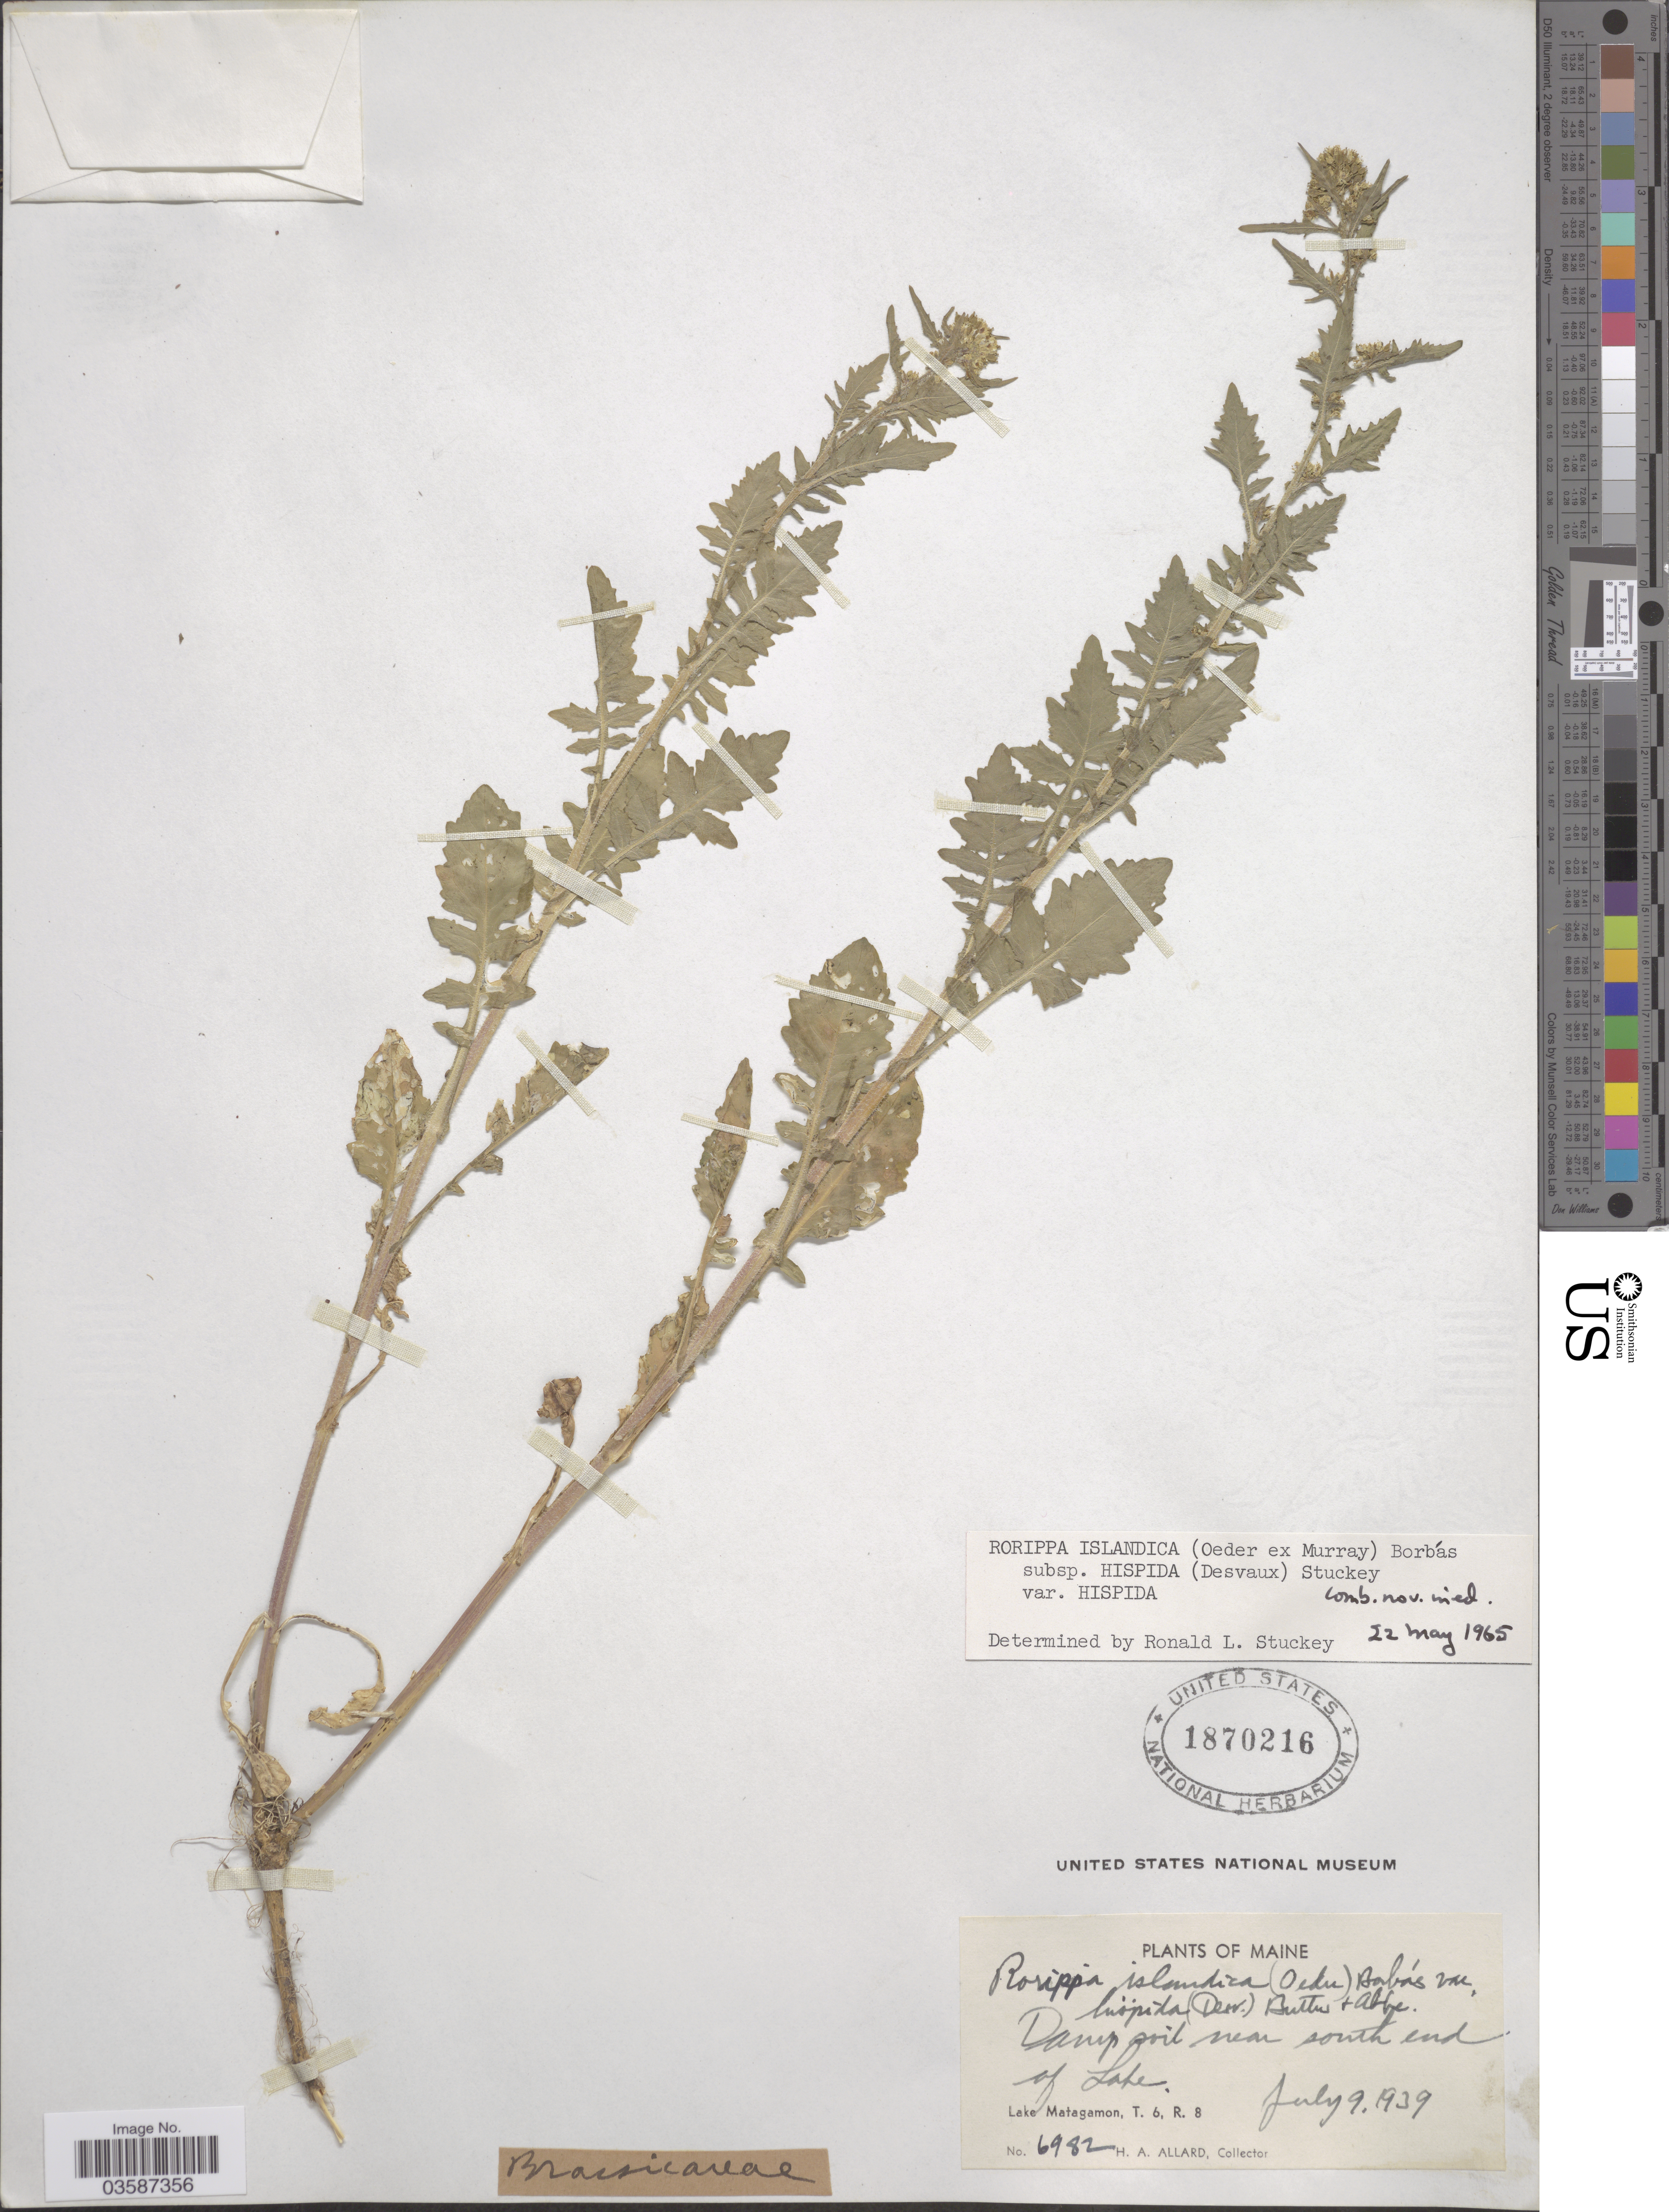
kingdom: Plantae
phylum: Tracheophyta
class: Magnoliopsida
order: Brassicales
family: Brassicaceae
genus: Rorippa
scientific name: Rorippa islandica var. hispida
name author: (Desv.) Butters & Abbe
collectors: A. H. Allard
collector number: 6982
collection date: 1939-07-09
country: United States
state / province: Maine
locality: Damp soil near south end of Lake. Lake Matagamon, T. 6, R. 8.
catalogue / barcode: US 1870216